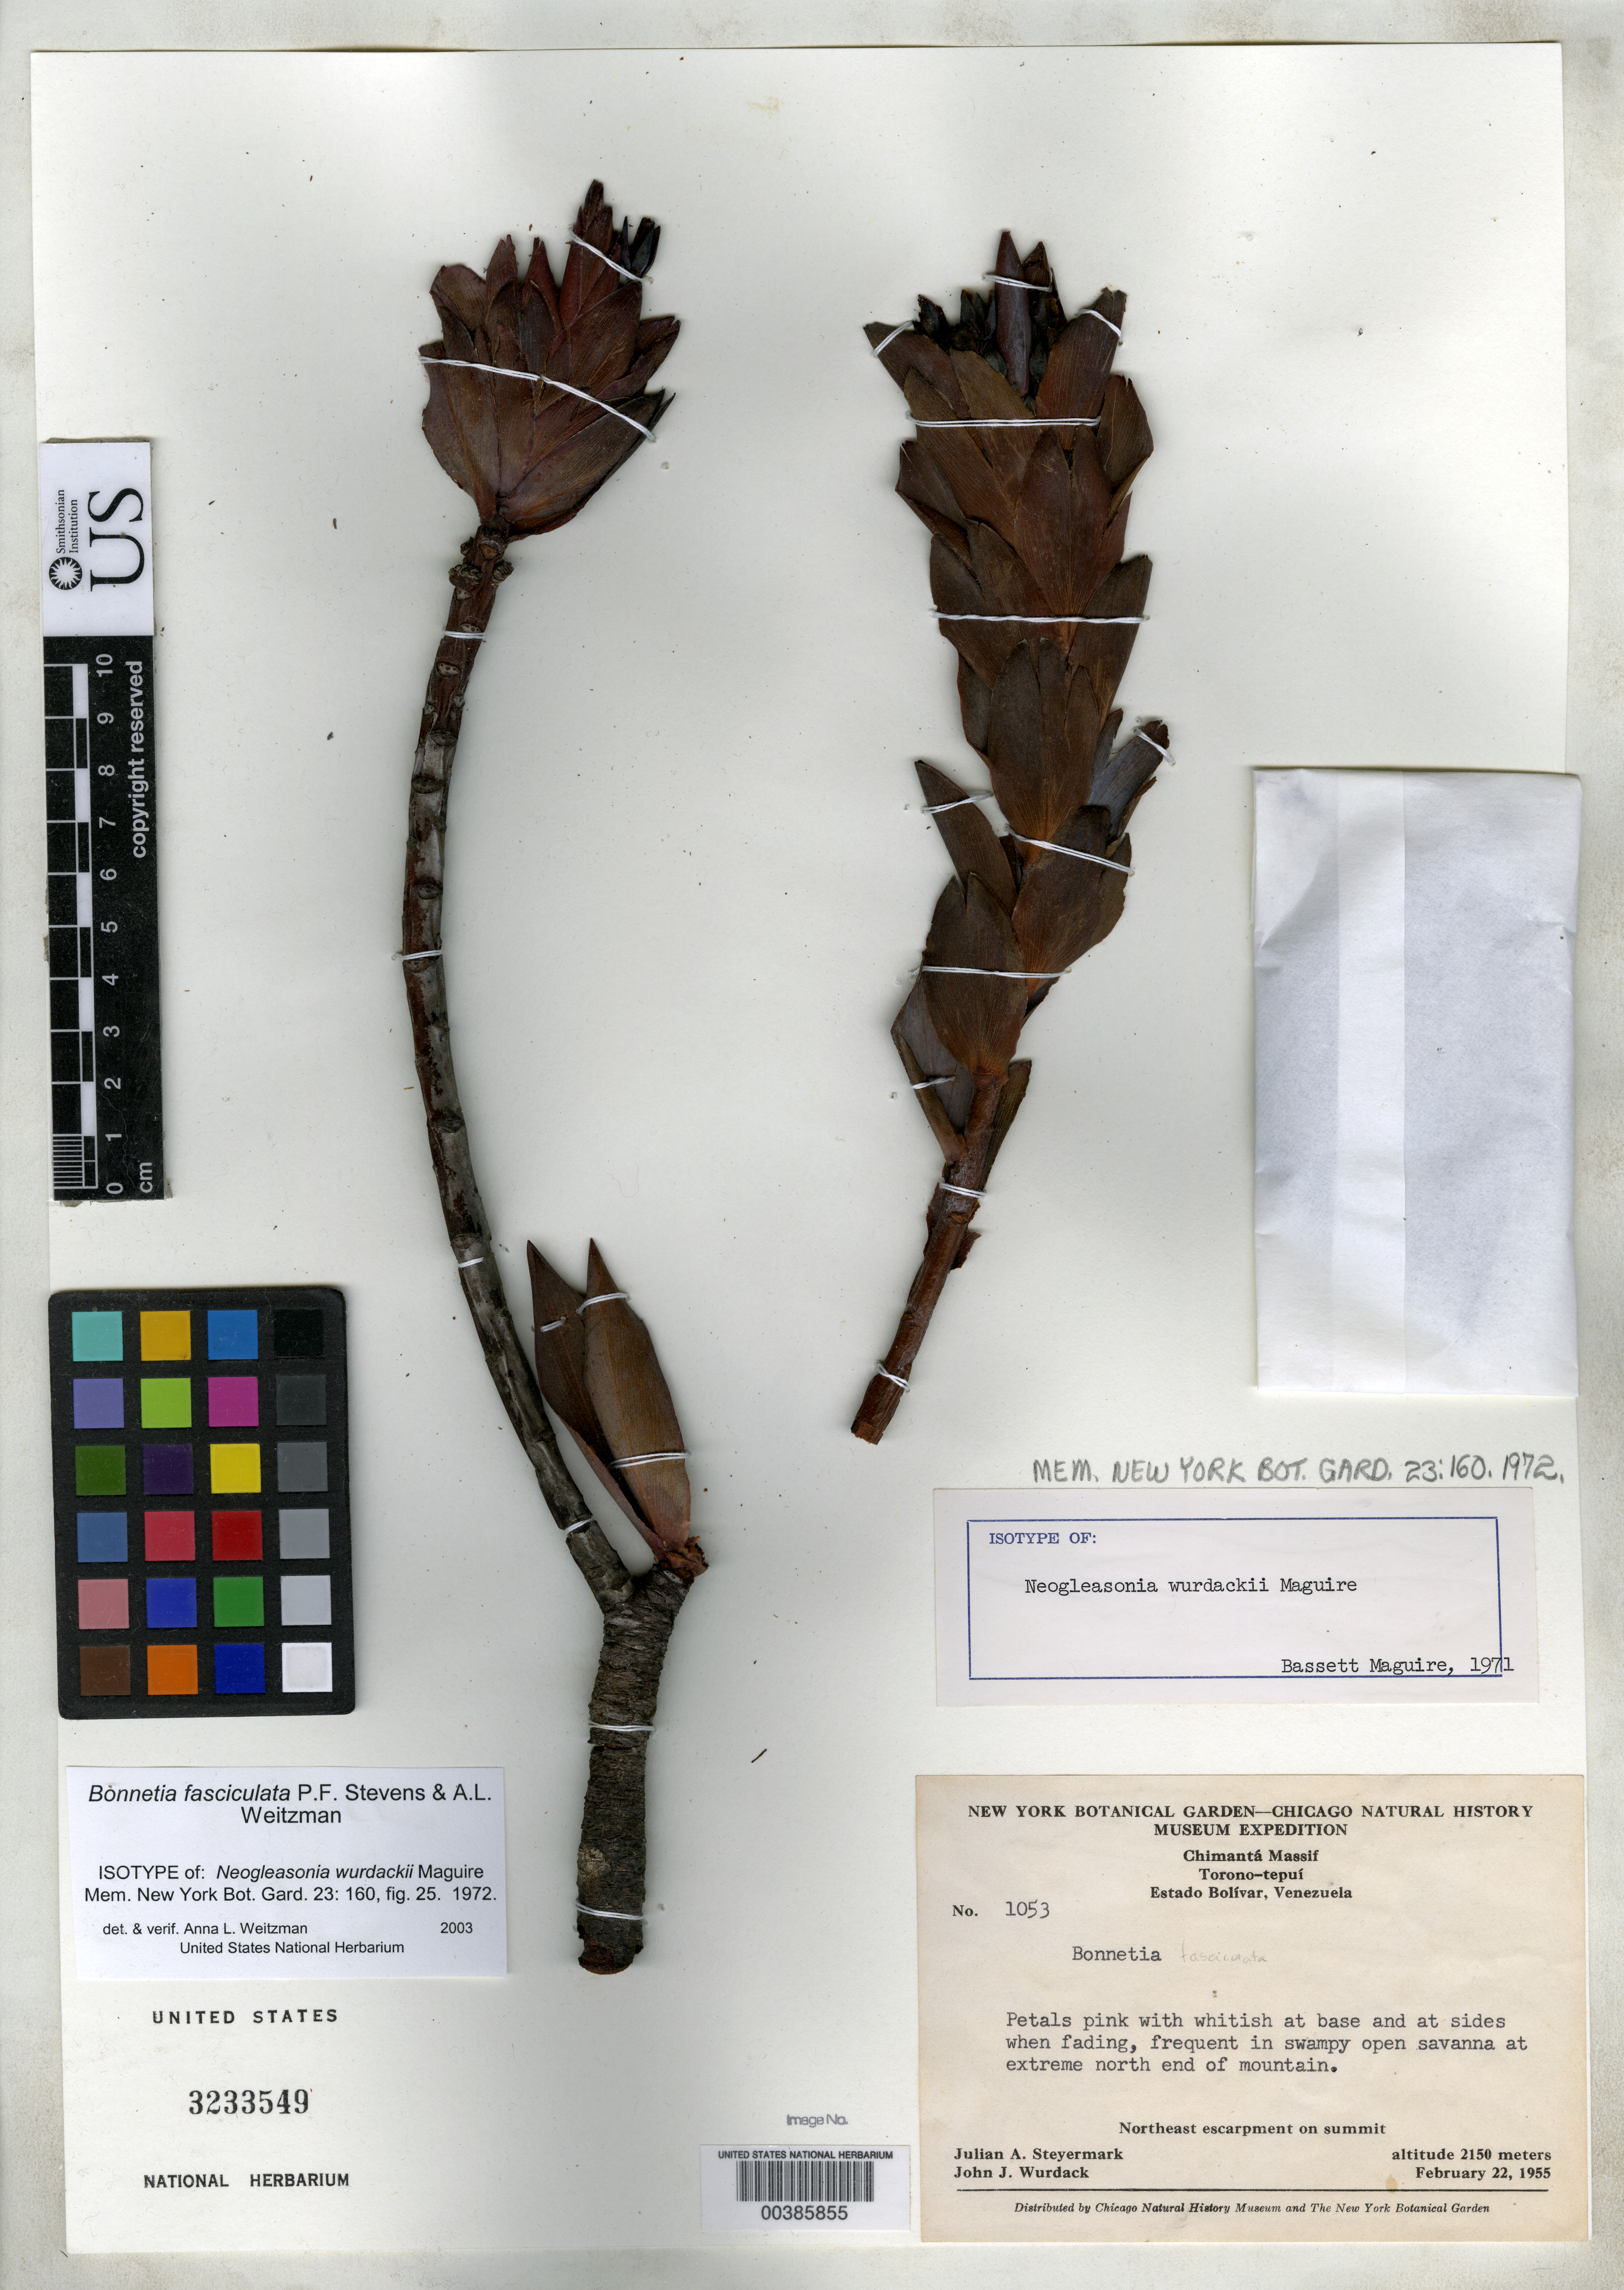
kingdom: Plantae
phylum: Tracheophyta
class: Magnoliopsida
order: Malpighiales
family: Bonnetiaceae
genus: Neogleasonia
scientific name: Neogleasonia wurdackii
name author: Maguire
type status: Isotype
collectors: J. Steyermark & J. J. Wurdack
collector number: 1053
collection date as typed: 22 Feb 1955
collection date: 1955-02-22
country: Venezuela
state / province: Bolivar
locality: Torono-tepui, Chimanta Massif, NE escarpment on summit, savanna extreme N end of mountain.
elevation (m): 2150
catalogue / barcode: US 3233549